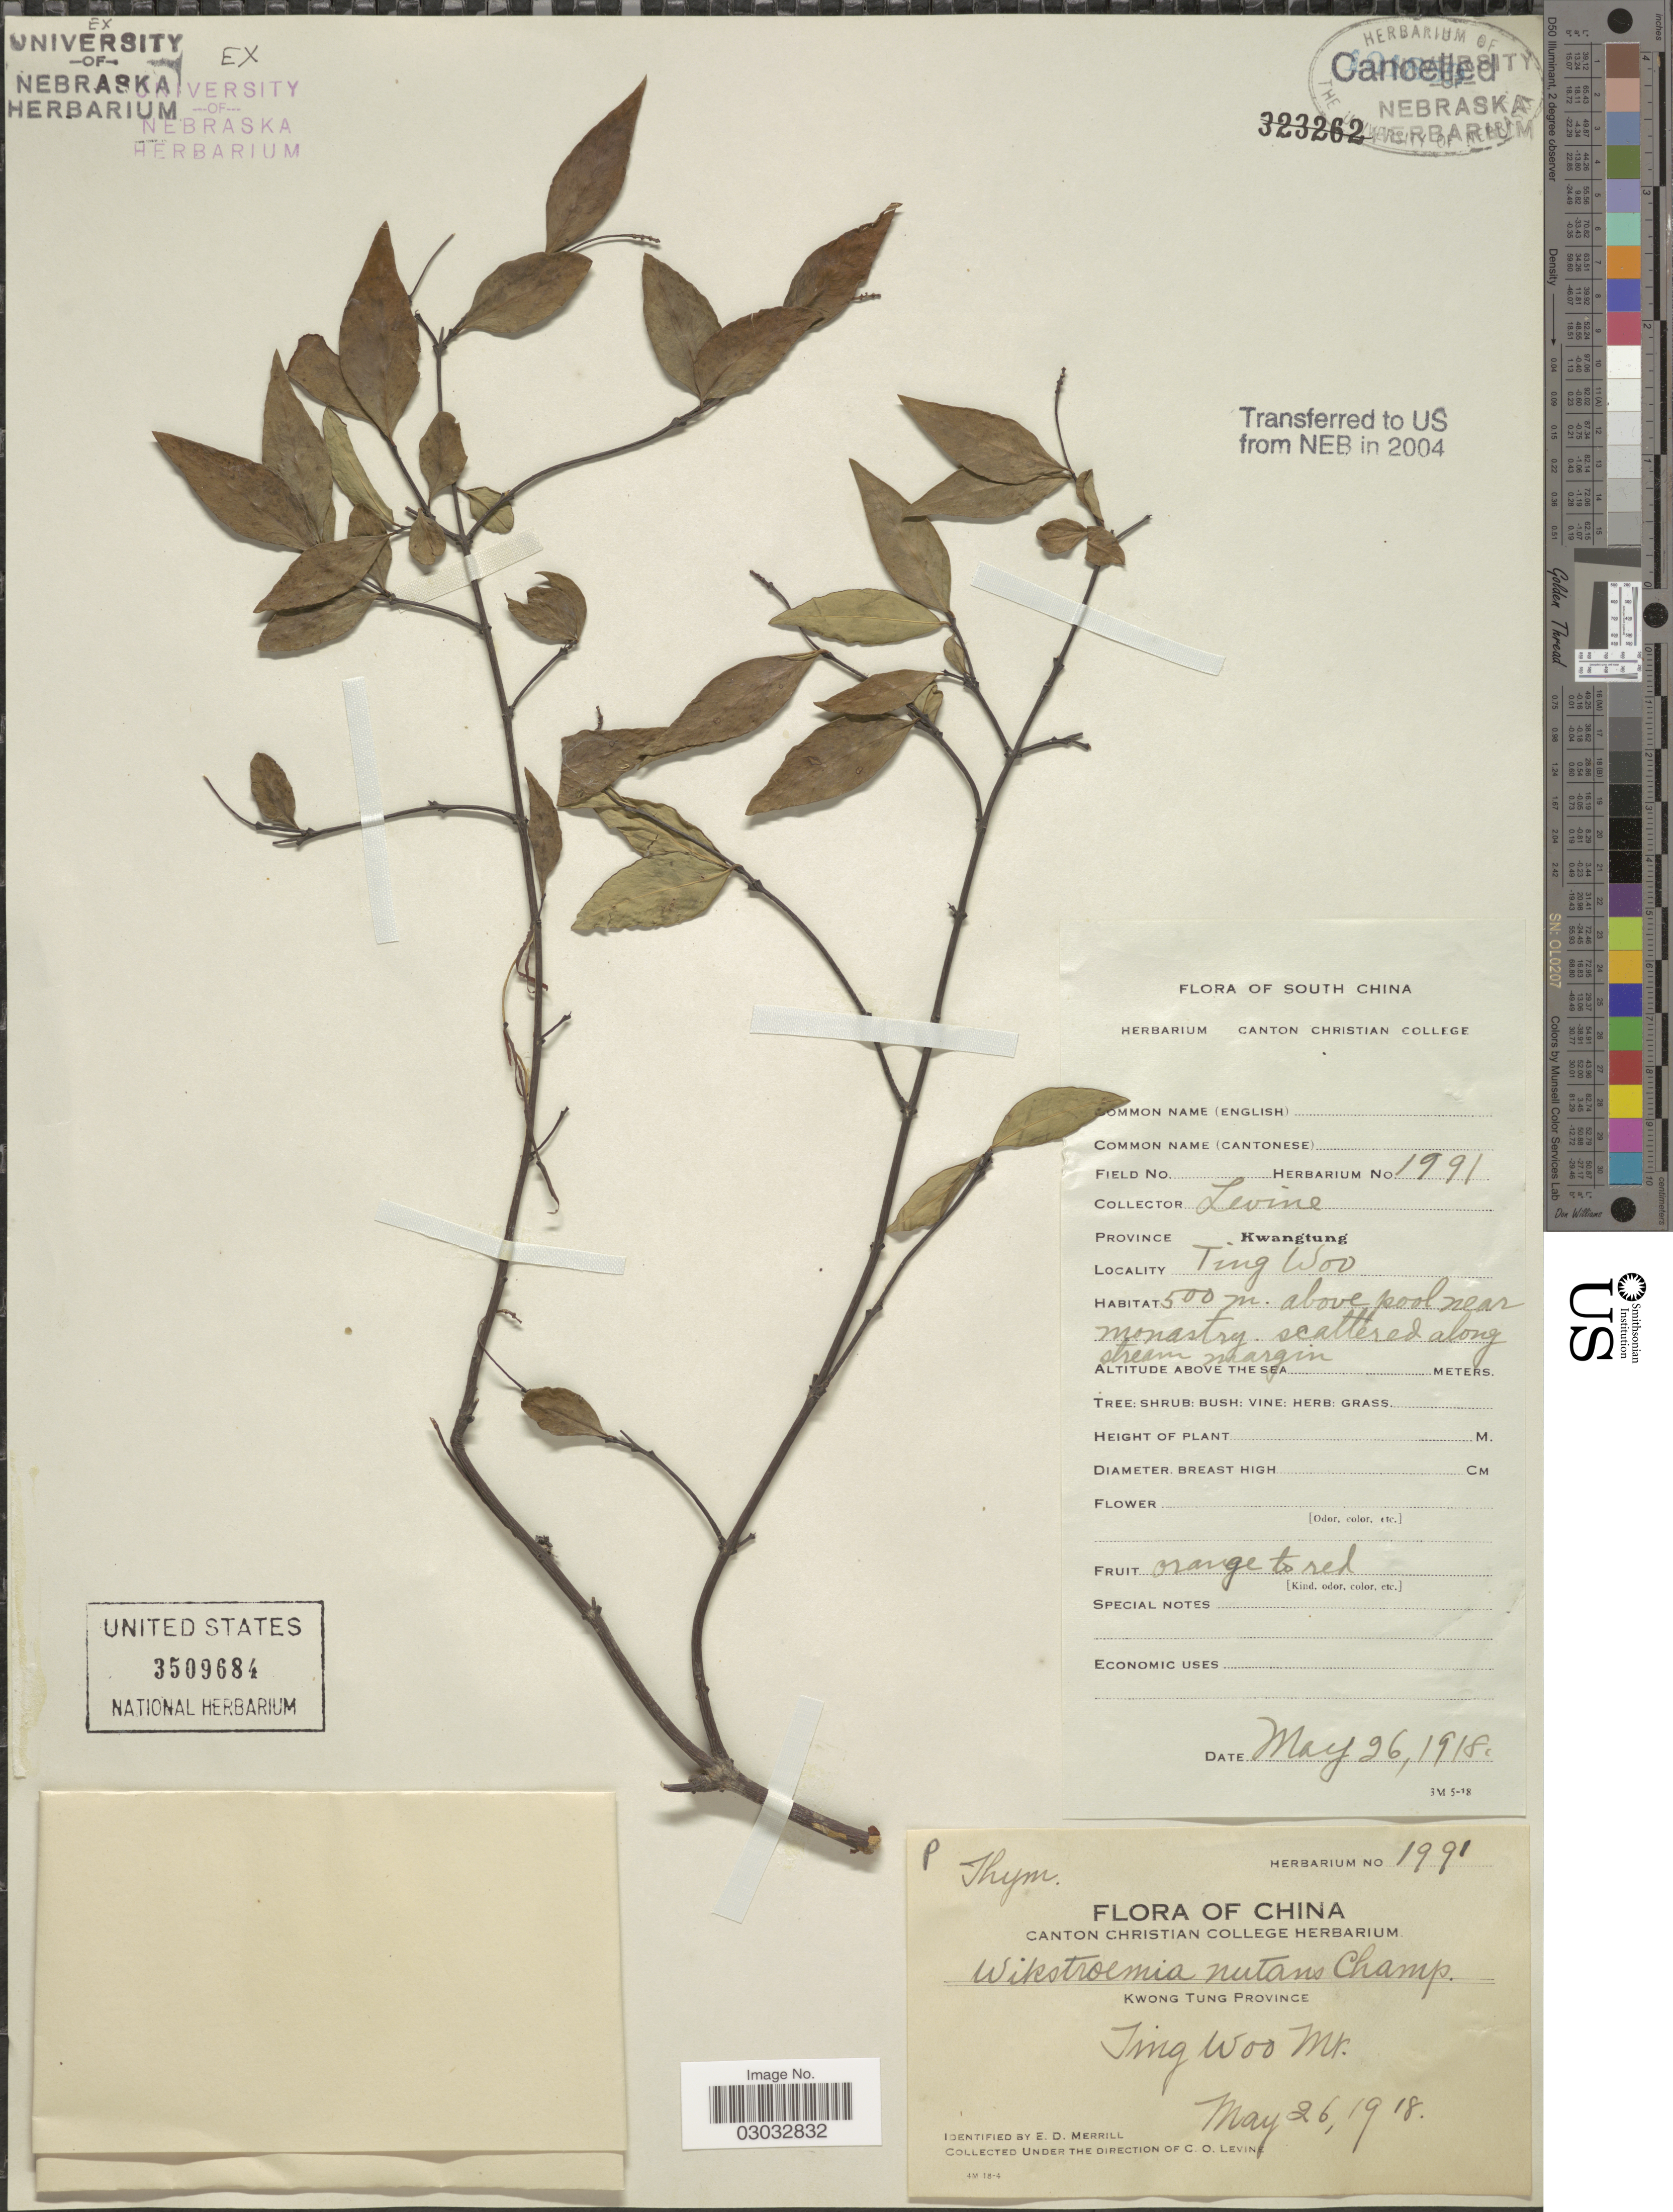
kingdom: Plantae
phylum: Tracheophyta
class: Magnoliopsida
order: Malvales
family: Thymelaeaceae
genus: Wikstroemia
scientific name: Wikstroemia nutans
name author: Champ. ex Benth.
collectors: C. O. Levine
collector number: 1991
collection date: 1918-05-26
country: China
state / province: Guangdong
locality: Kwong Tung Province, Ting Woo Mt., 500 m. above pool near monastery.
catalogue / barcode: US 3509684